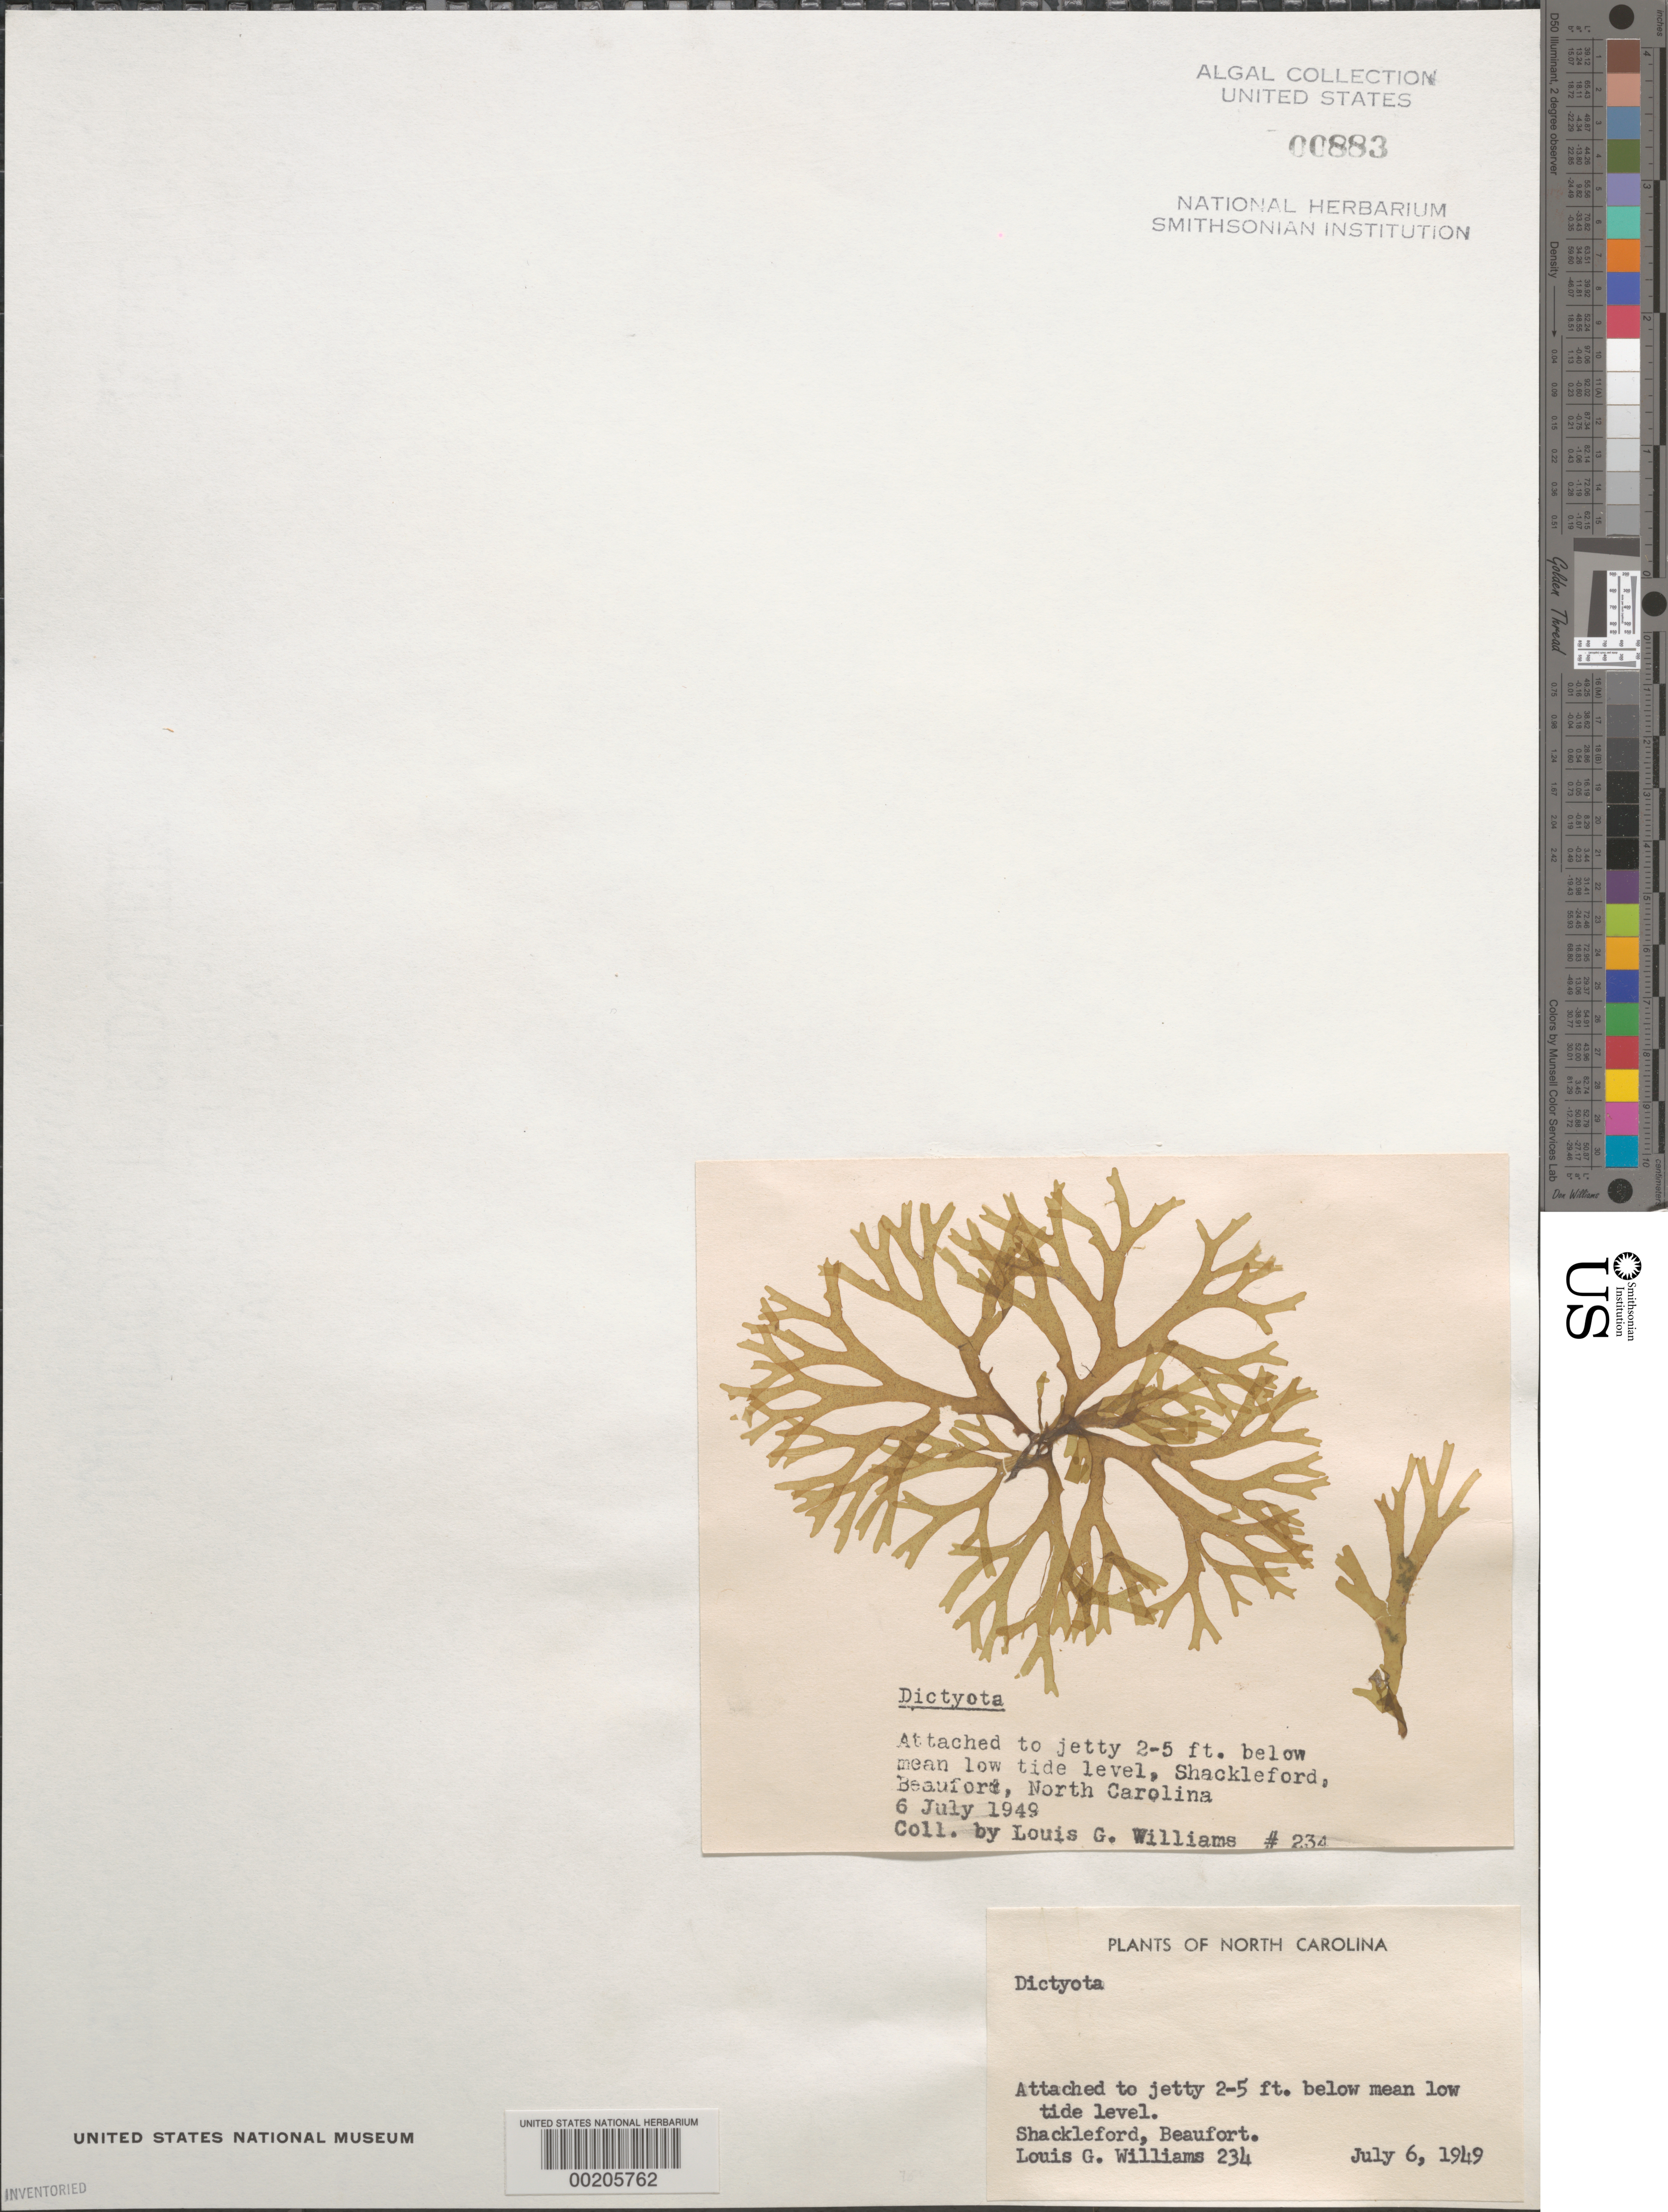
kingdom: Chromista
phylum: Ochrophyta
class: Phaeophyceae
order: Dictyotales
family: Dictyotaceae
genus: Dictyota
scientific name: Dictyota sp.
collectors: L. G. Williams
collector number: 234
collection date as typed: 06 Jul 1946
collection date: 1946-07-06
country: United States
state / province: North Carolina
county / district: Carteret County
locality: Beaufort, Shackleford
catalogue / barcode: US 883